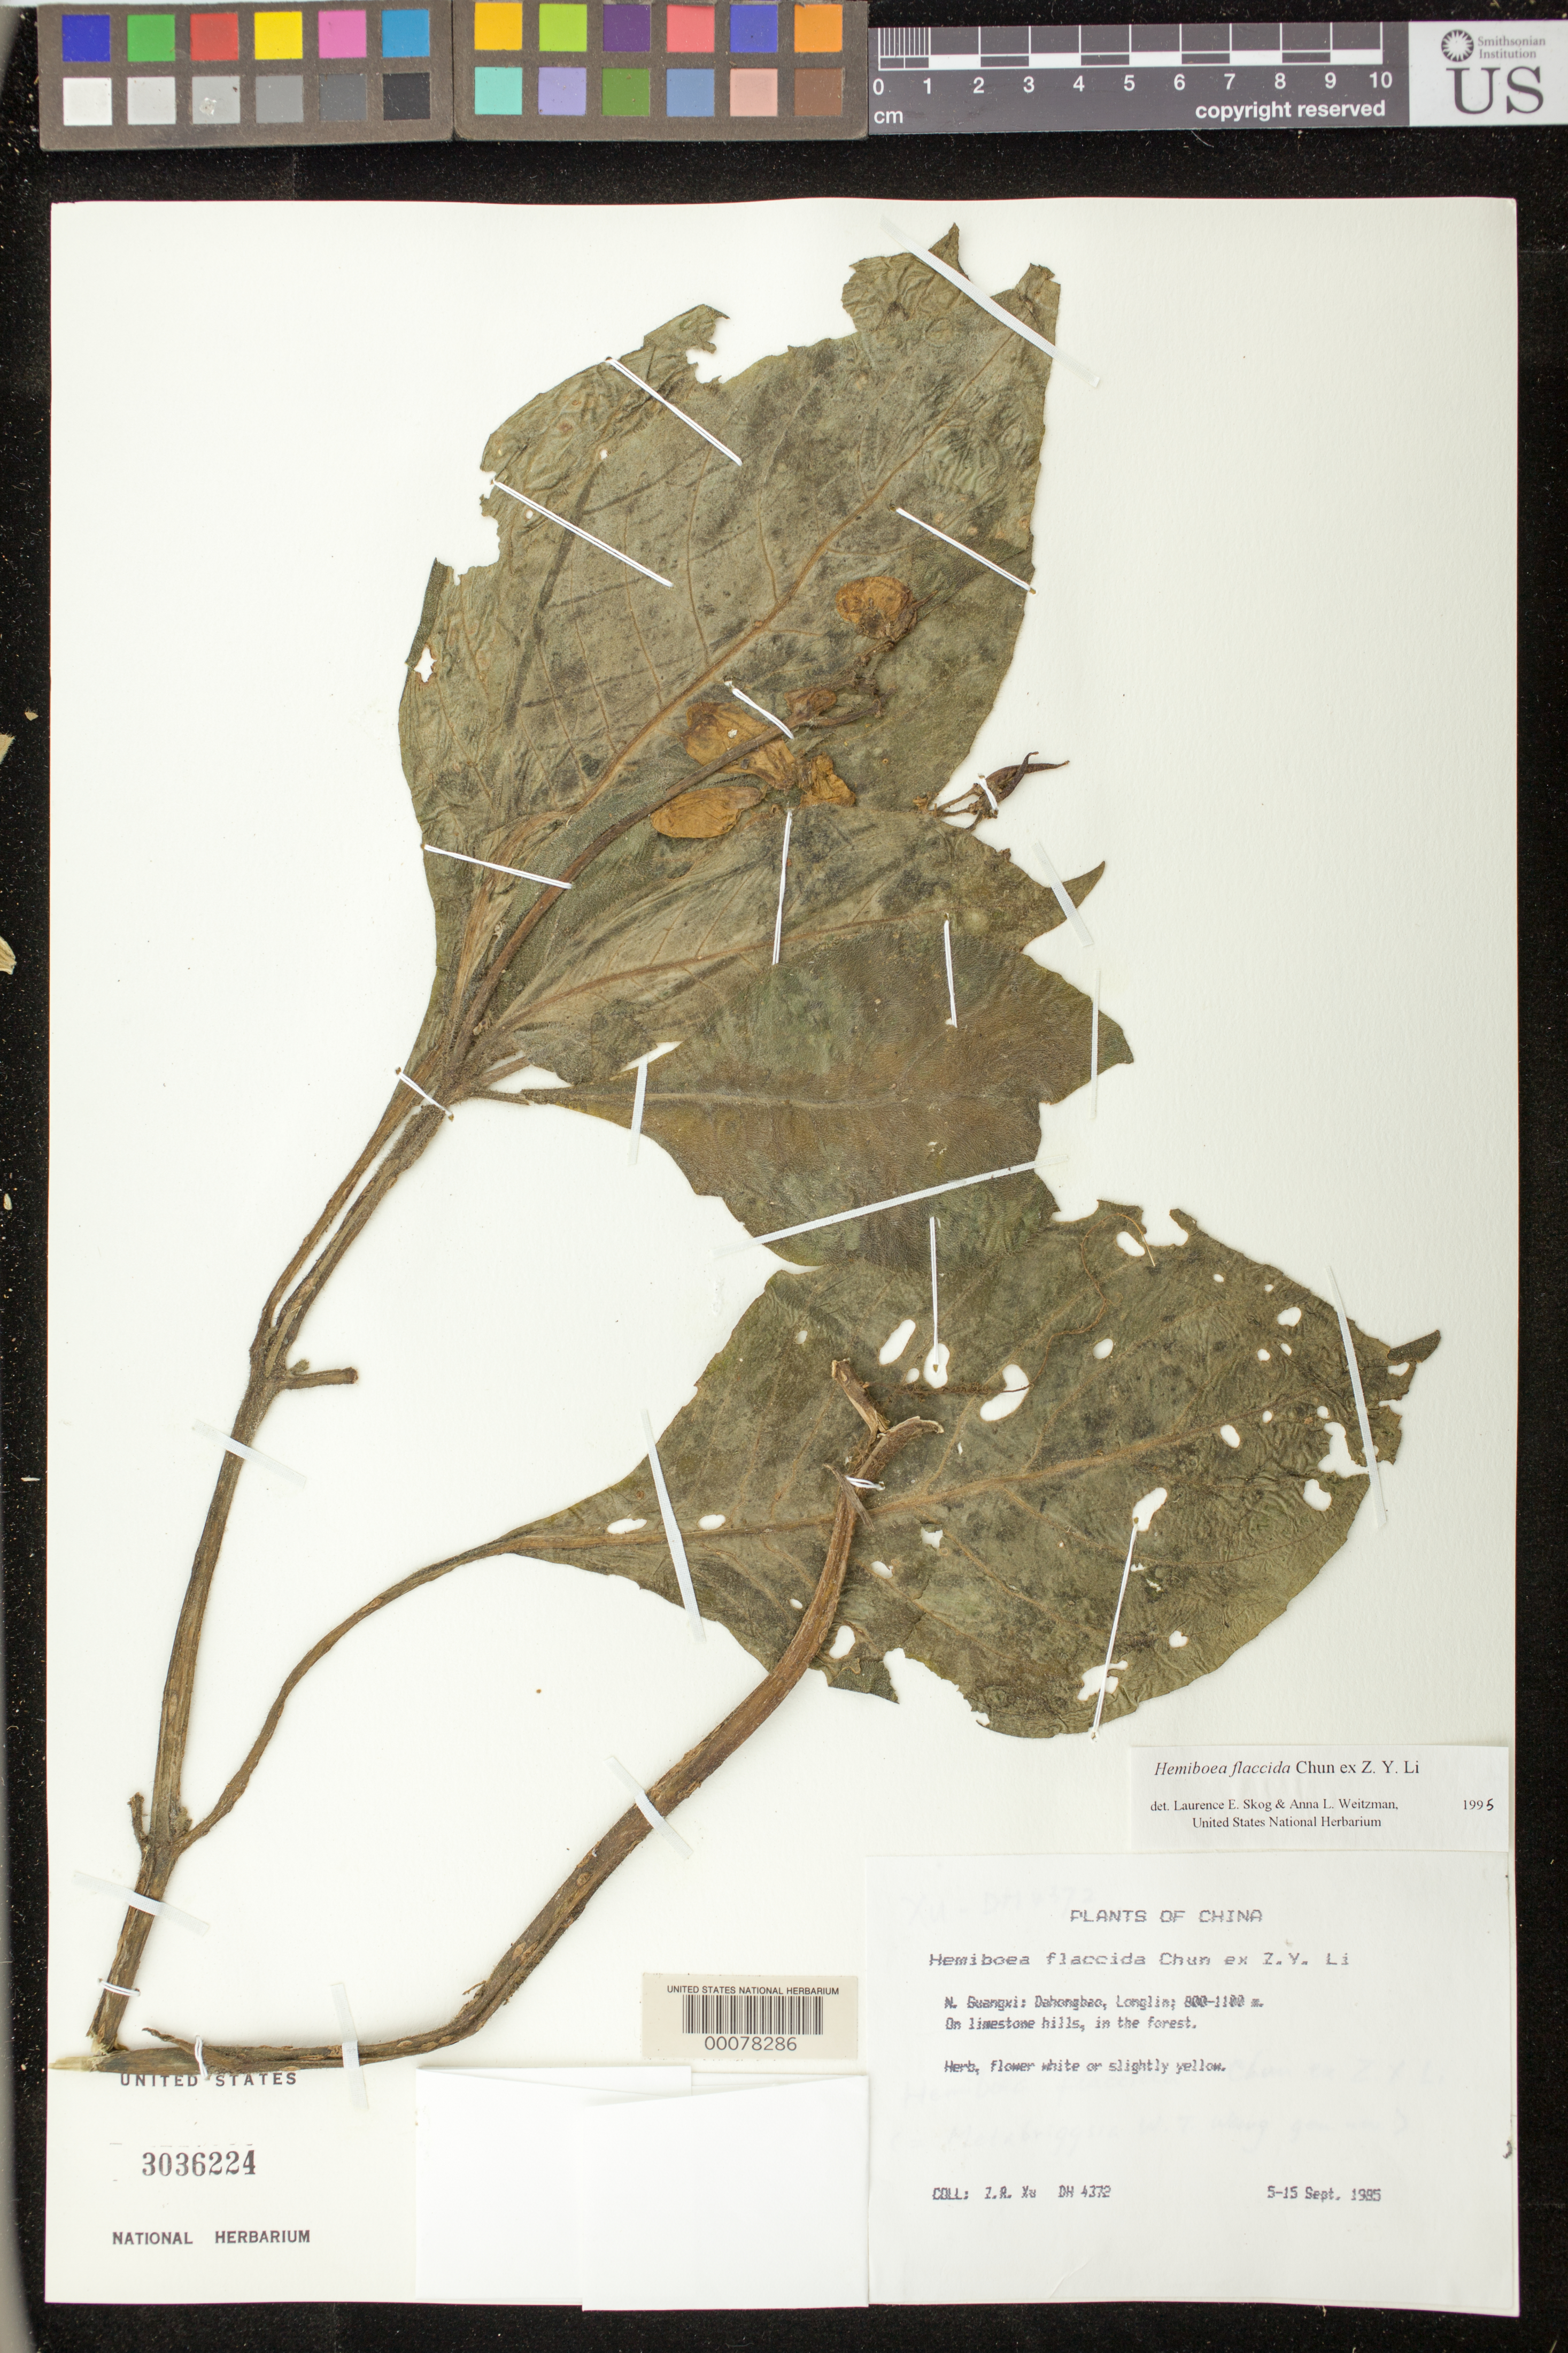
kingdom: Plantae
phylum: Tracheophyta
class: Magnoliopsida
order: Lamiales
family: Gesneriaceae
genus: Hemiboea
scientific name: Hemiboea flaccida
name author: Chun ex Z.Y. Li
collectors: Z. Xu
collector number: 4372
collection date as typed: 05-15 Sep 1985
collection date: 1985-09-05/1985-09-15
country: China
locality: N guangui, dahongbao, longlin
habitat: On limestone hills, in the forest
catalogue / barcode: US 3036224